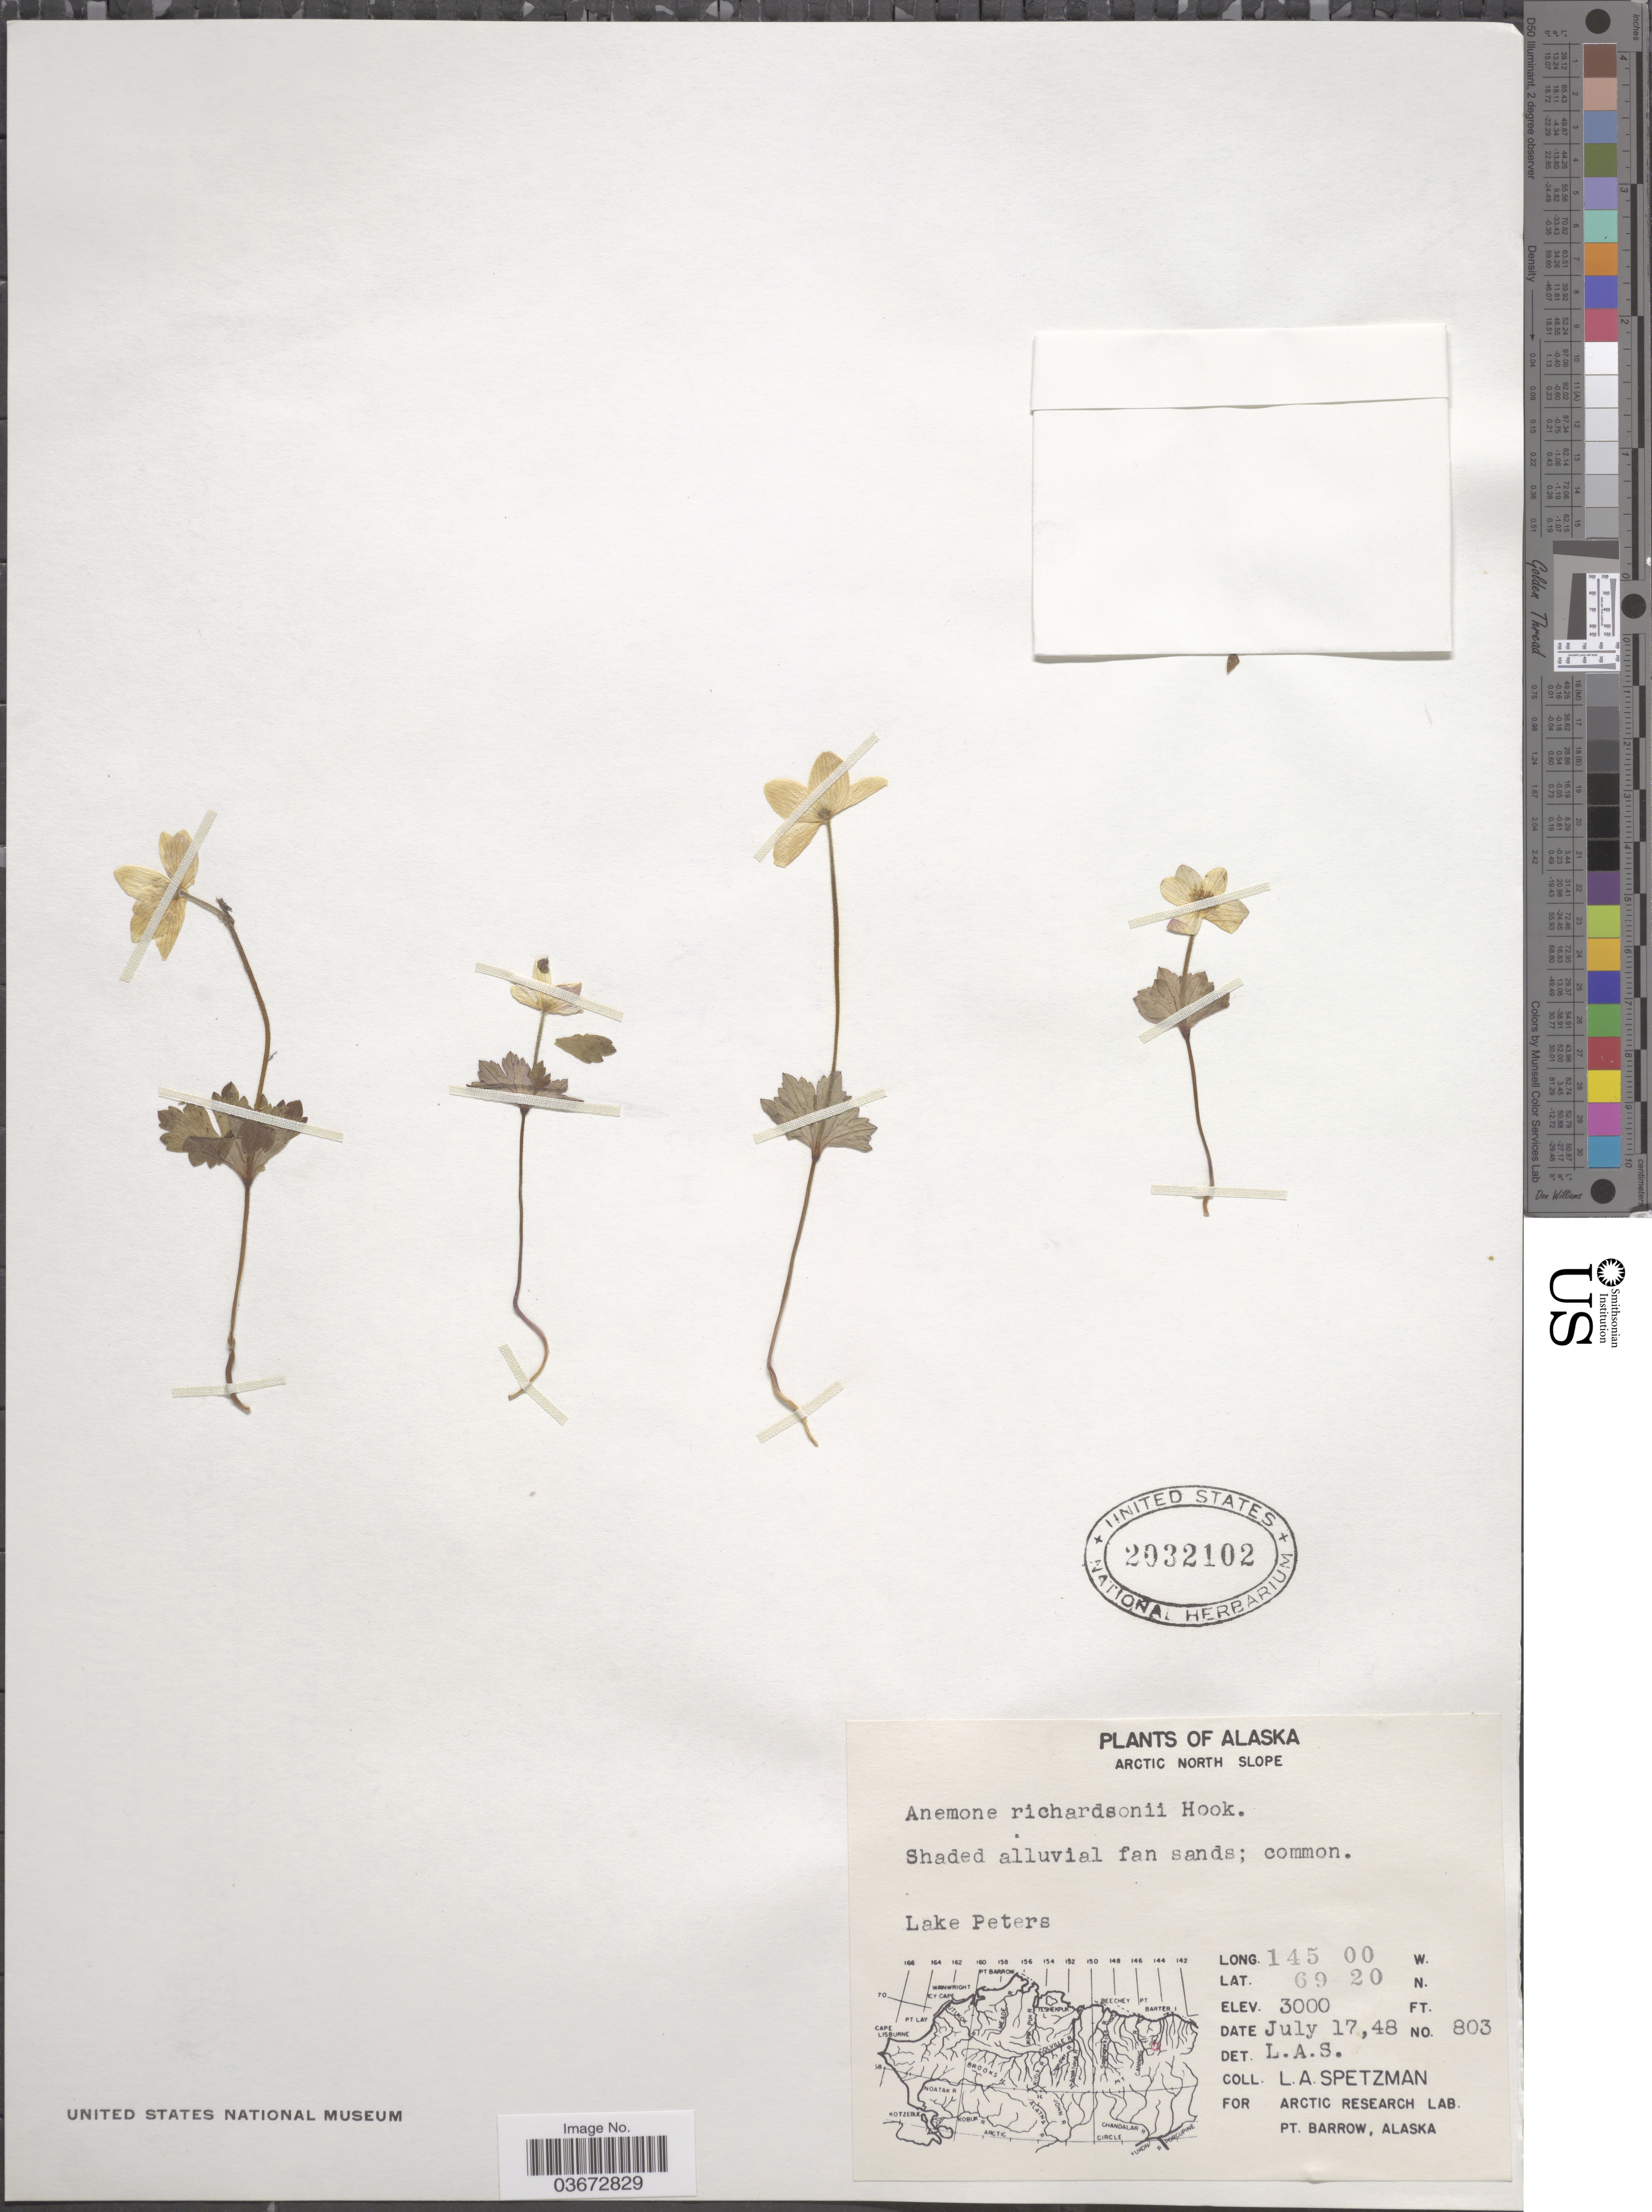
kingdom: Plantae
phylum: Tracheophyta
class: Magnoliopsida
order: Ranunculales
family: Ranunculaceae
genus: Anemone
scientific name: Anemone richardsonii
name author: Hook.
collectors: L. Spetzman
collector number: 803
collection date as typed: Transcribed d/m/y: 17/7/48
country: United States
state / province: Alaska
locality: Arctic North Slope. Lake Peters.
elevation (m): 914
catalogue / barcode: US 2032102